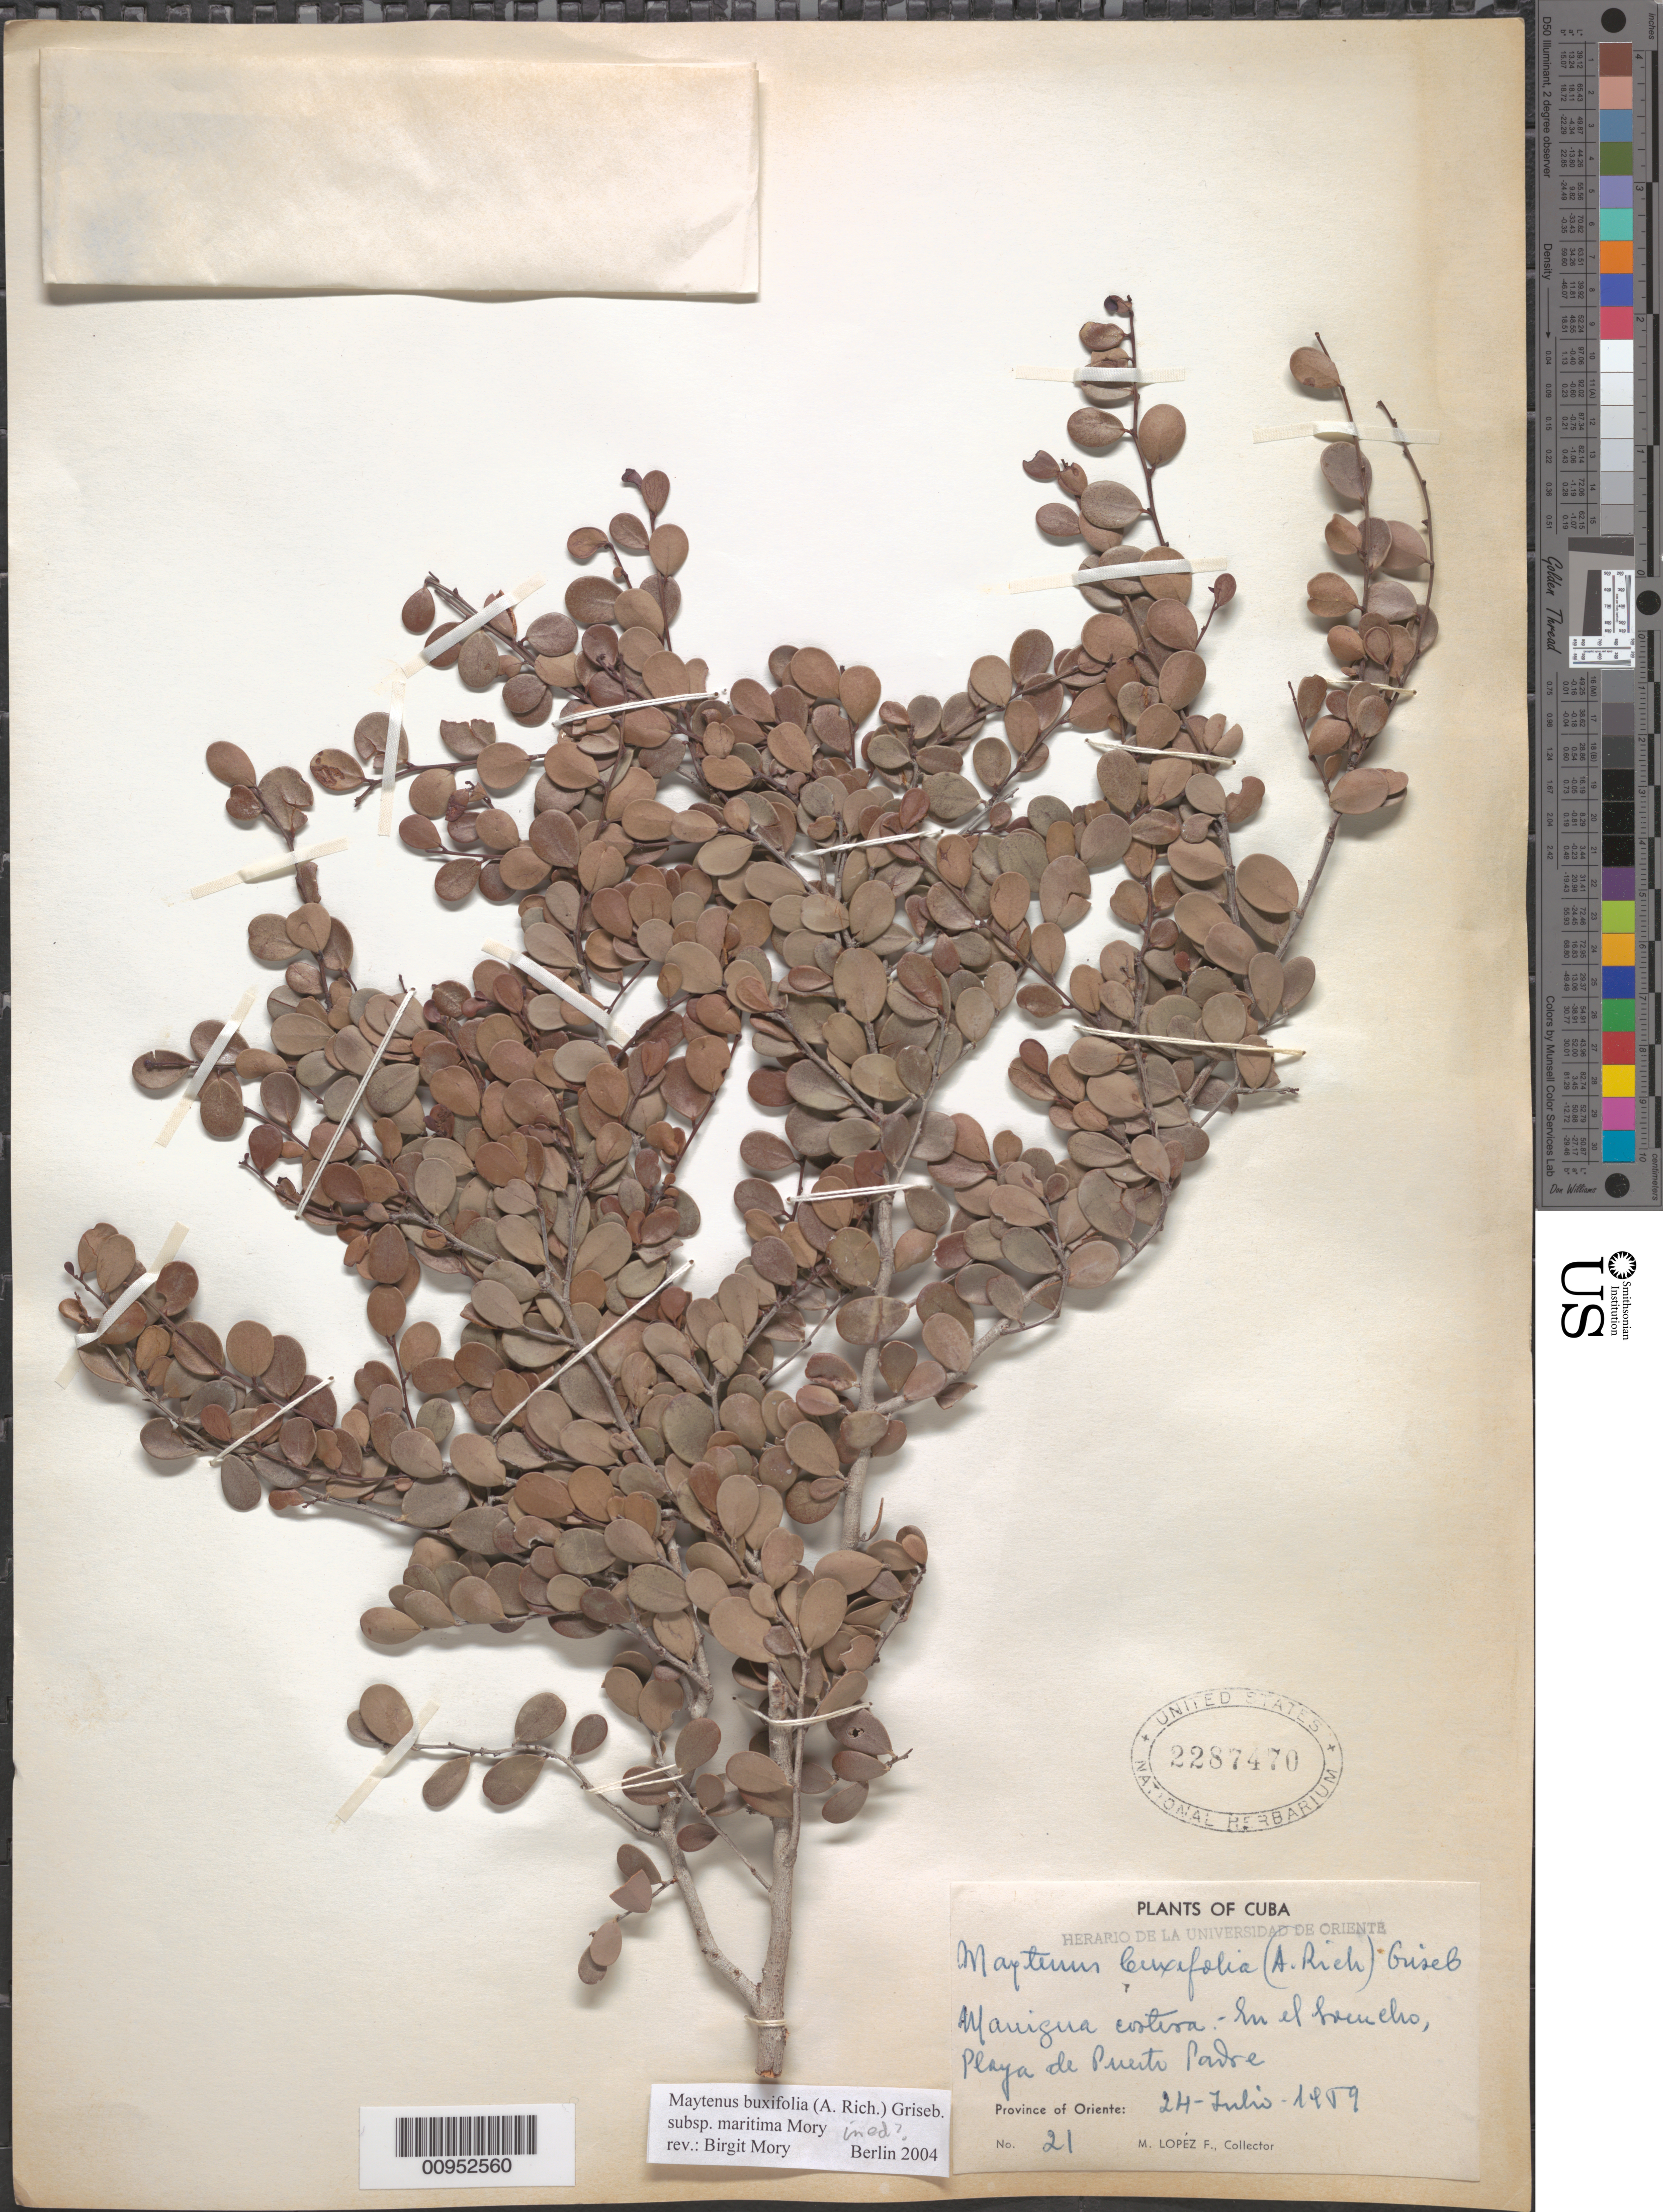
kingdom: Plantae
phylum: Tracheophyta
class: Magnoliopsida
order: Celastrales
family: Celastraceae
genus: Maytenus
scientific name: Maytenus buxifolia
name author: (A. Rich.) Griseb.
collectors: M. López Figueiras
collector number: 21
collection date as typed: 24 Jul 1959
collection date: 1959-07-24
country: Cuba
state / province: Oriente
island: Cuba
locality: Playa de Puerto Padre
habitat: Manigua costera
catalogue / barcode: US 2287470